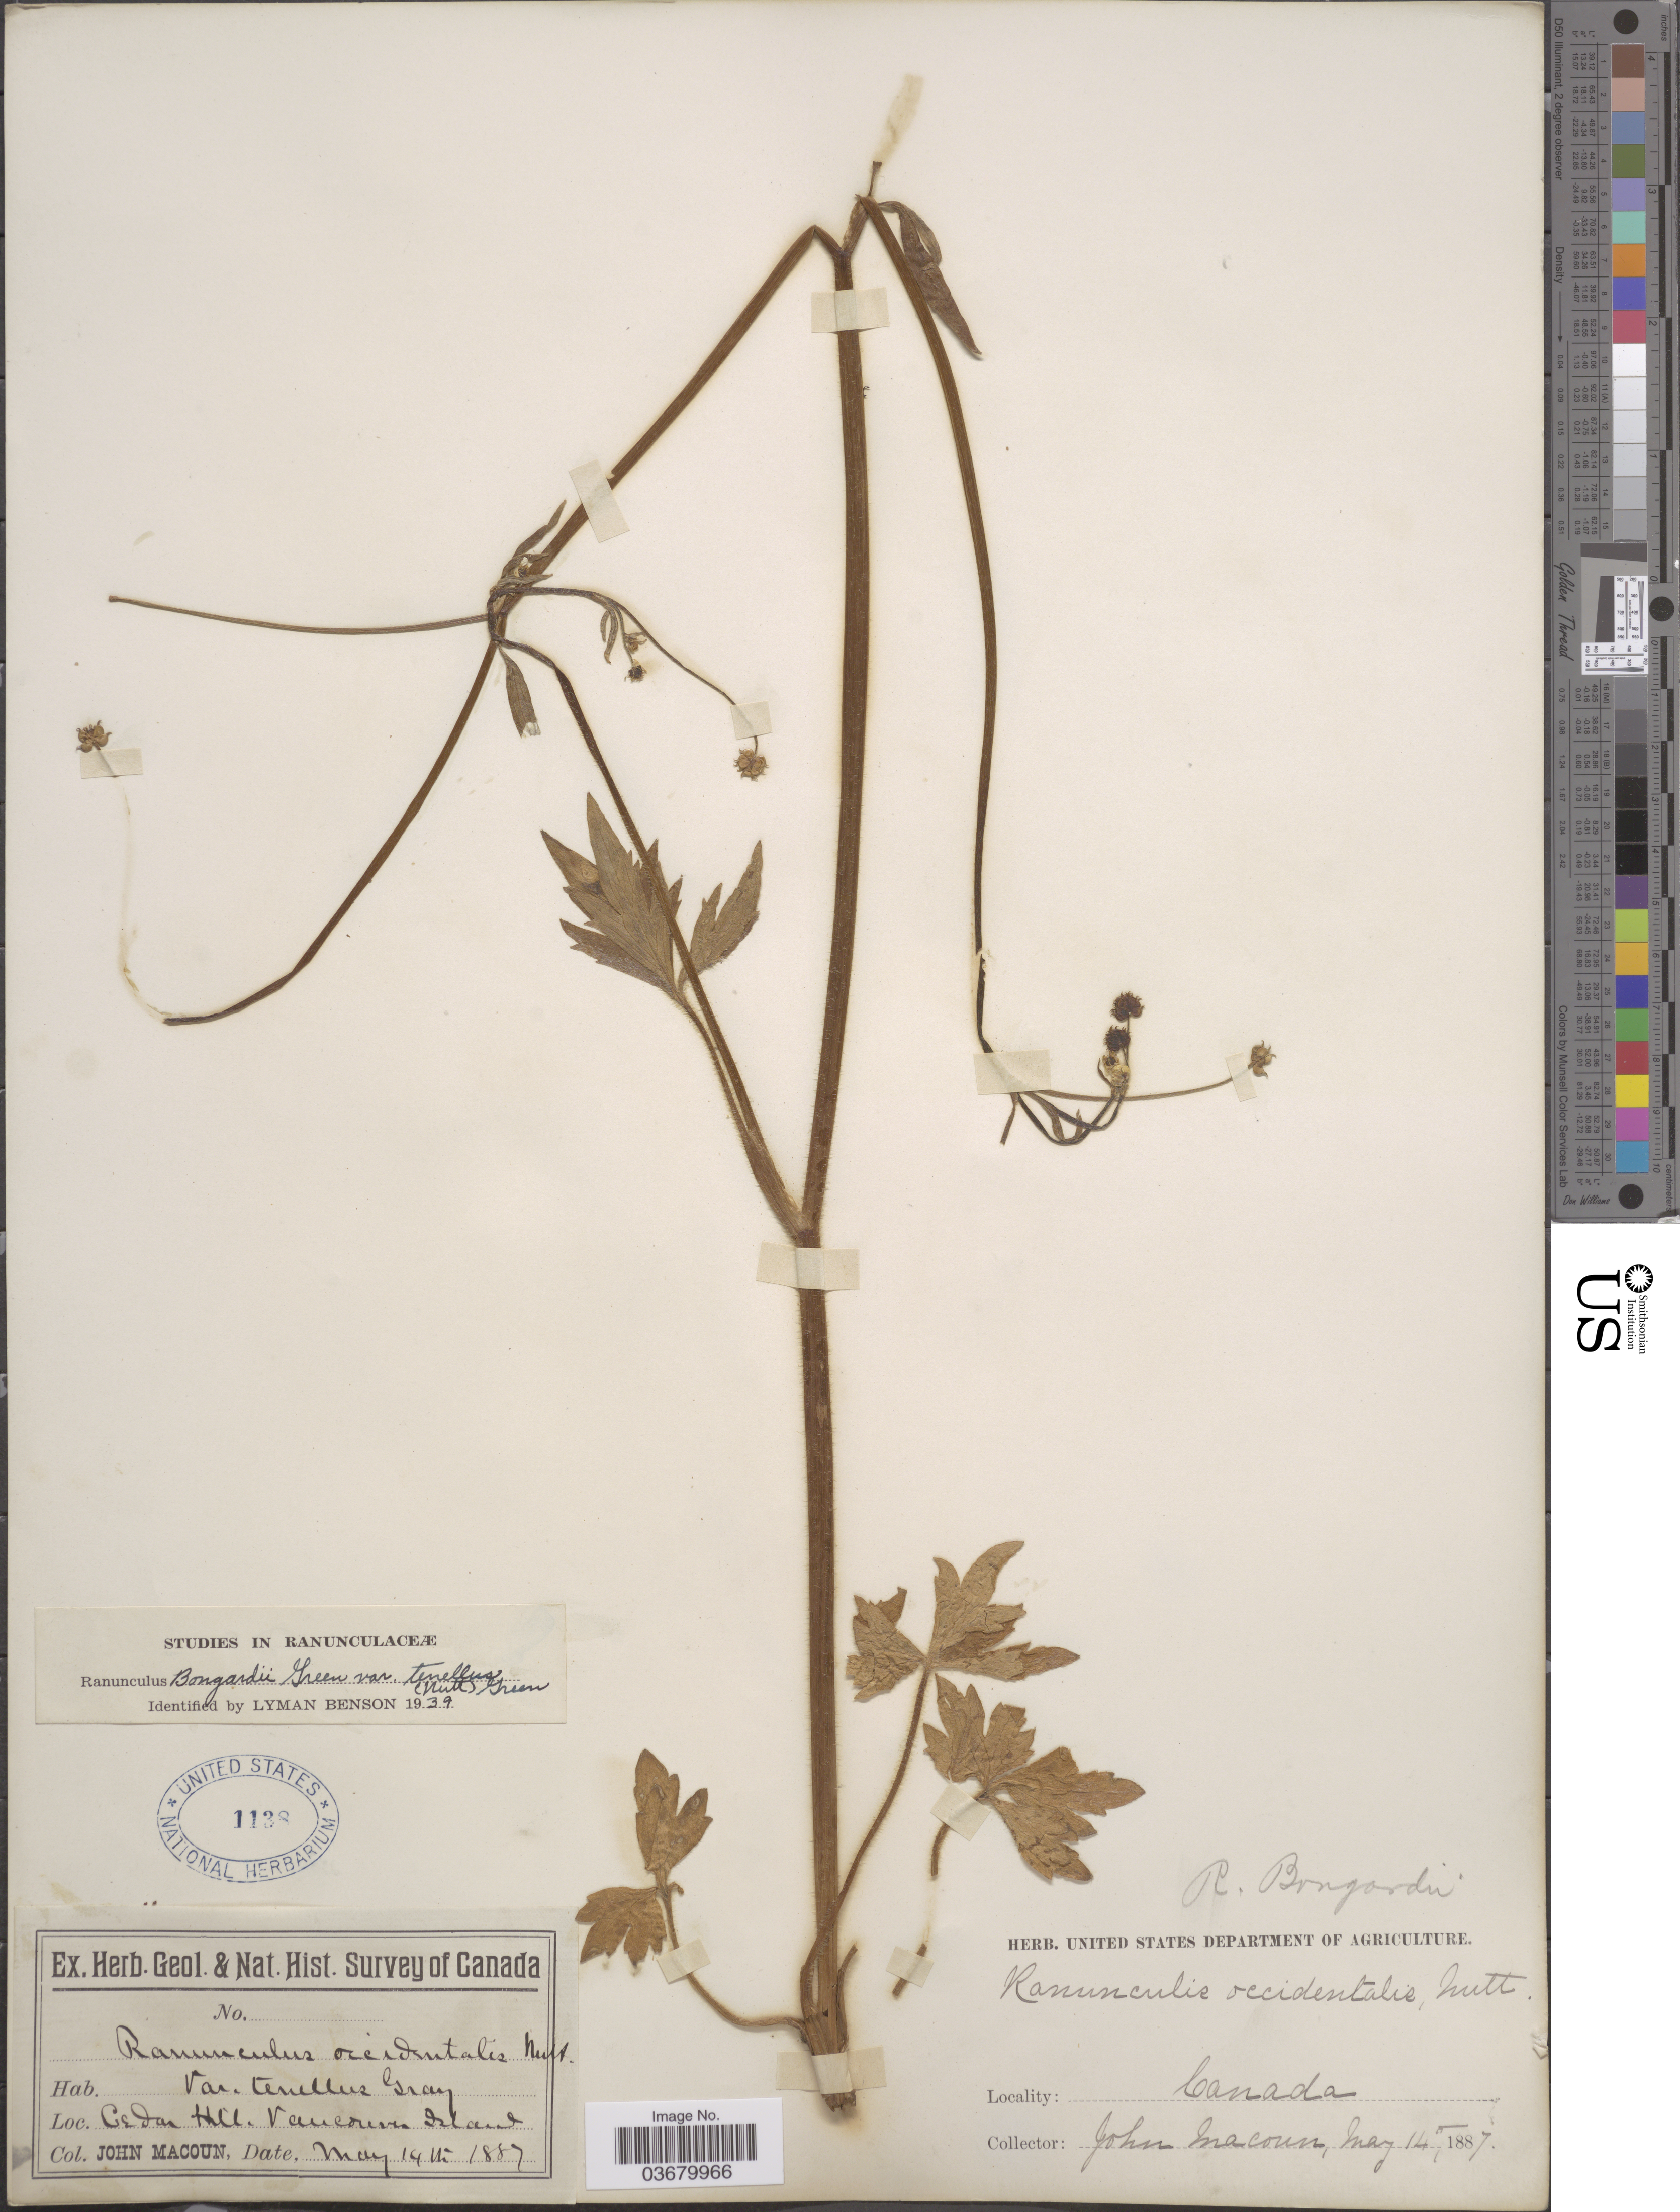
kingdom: Plantae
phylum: Tracheophyta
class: Magnoliopsida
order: Ranunculales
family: Ranunculaceae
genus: Ranunculus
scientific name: Ranunculus bongardii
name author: Greene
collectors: J. Macoun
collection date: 1887-05-14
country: Canada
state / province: British Columbia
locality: Cedar Hill. Vancouver Island.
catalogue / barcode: US 1138